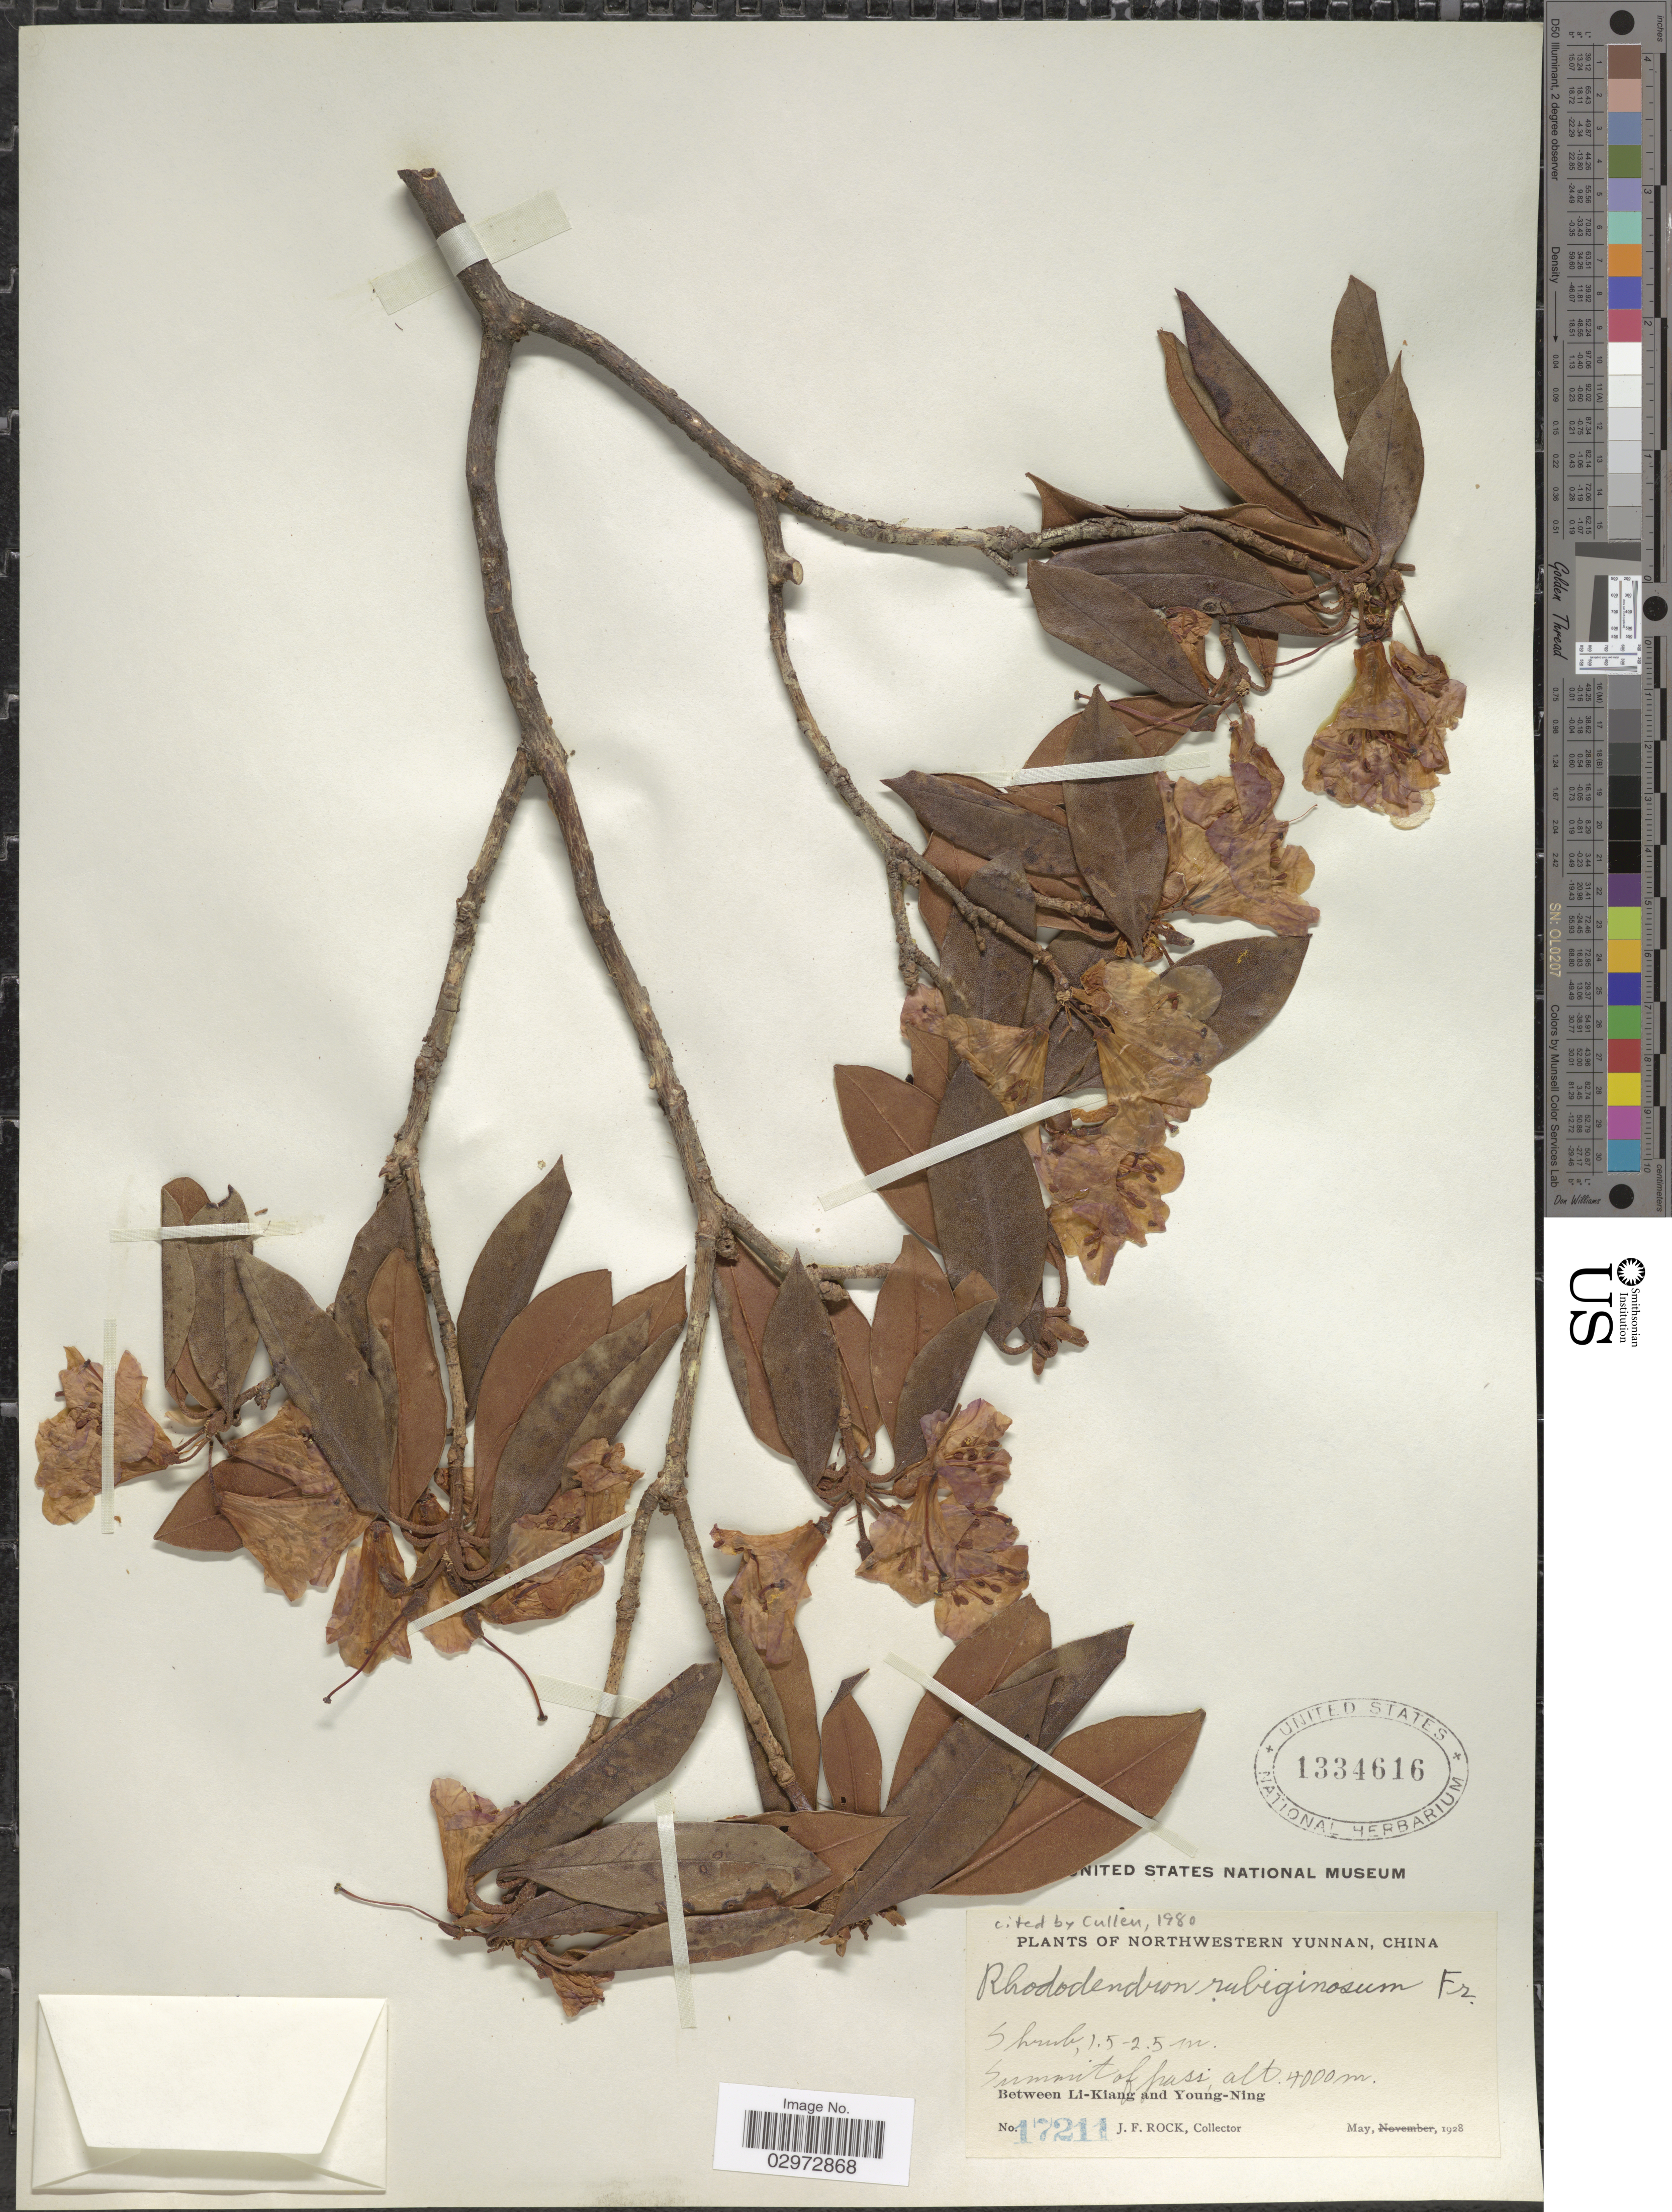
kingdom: Plantae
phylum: Tracheophyta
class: Magnoliopsida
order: Ericales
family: Ericaceae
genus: Rhododendron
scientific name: Rhododendron rubiginosum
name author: Franch.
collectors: J. Rock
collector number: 17211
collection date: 1928-05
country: China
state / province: Yunnan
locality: Northwestern Yunnan, Summit of pass. Between Li-Kiang and Young-Ning.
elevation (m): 4000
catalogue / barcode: US 1334616